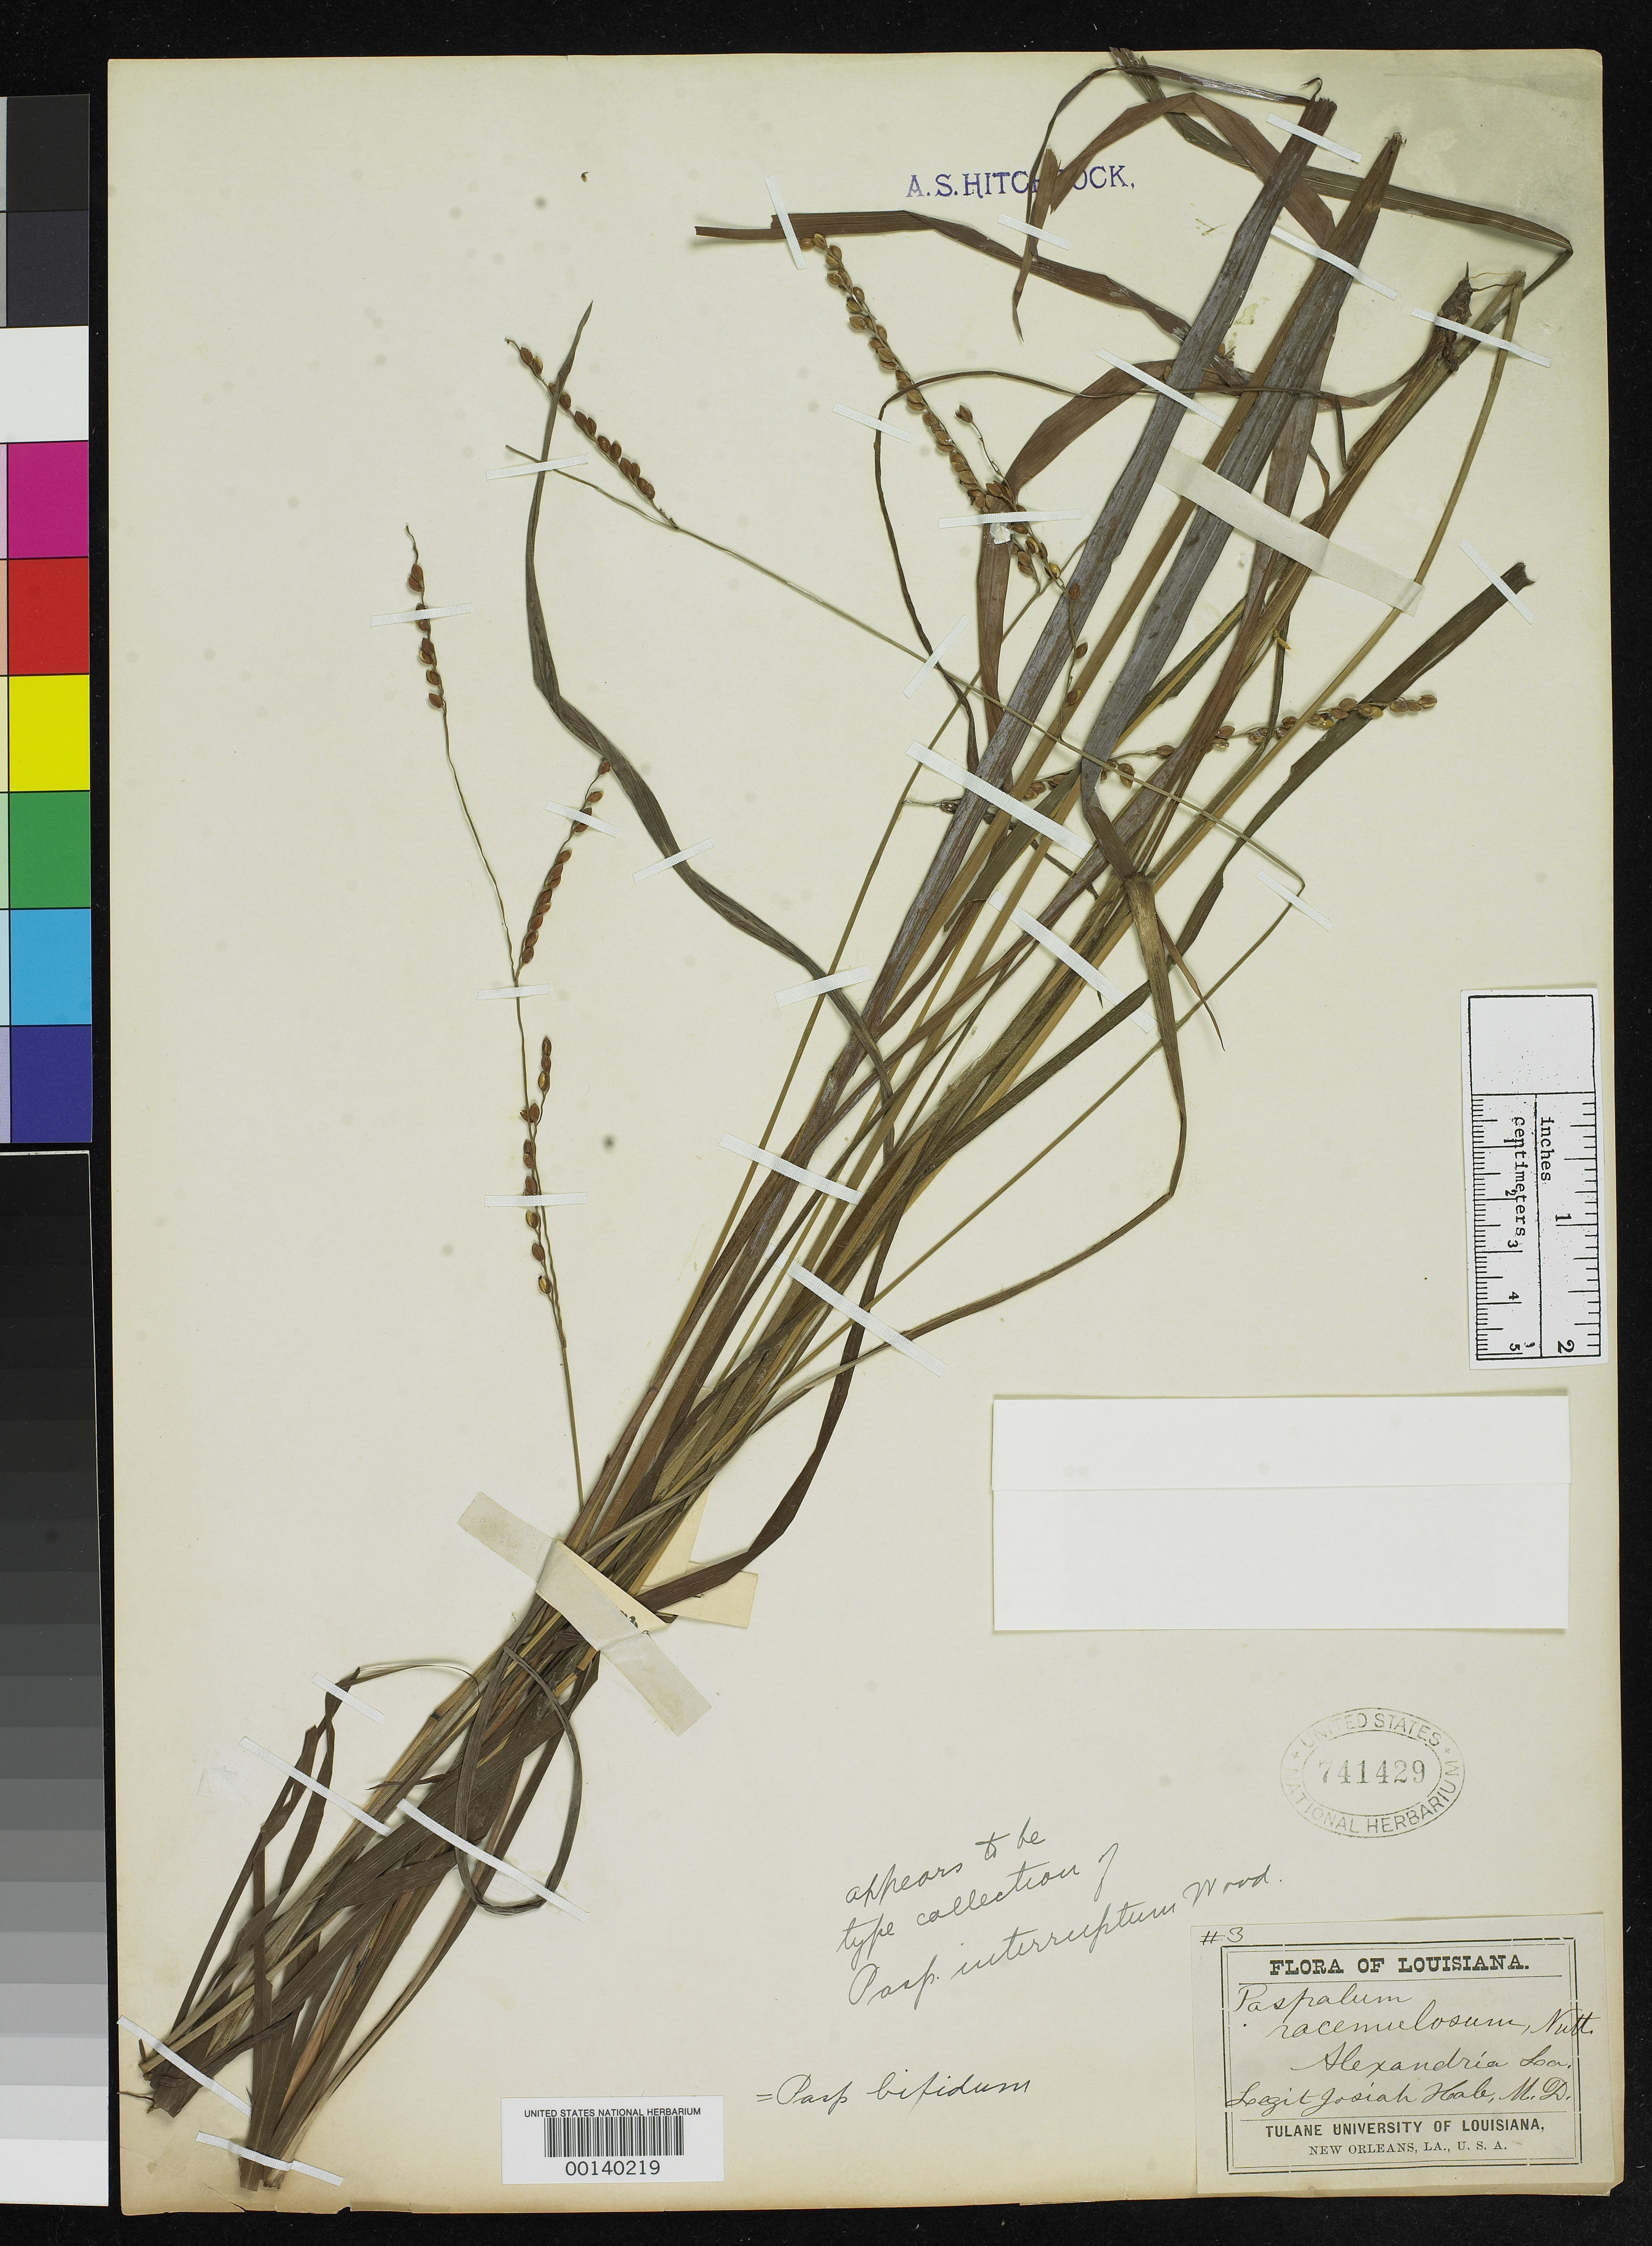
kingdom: Plantae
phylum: Tracheophyta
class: Liliopsida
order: Poales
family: Poaceae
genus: Paspalum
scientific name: Paspalum interruptum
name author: Alph. Wood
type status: Isotype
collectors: J. Hale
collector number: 3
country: United States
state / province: Louisiana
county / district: Rapides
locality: Alexandria.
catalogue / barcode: US 741429